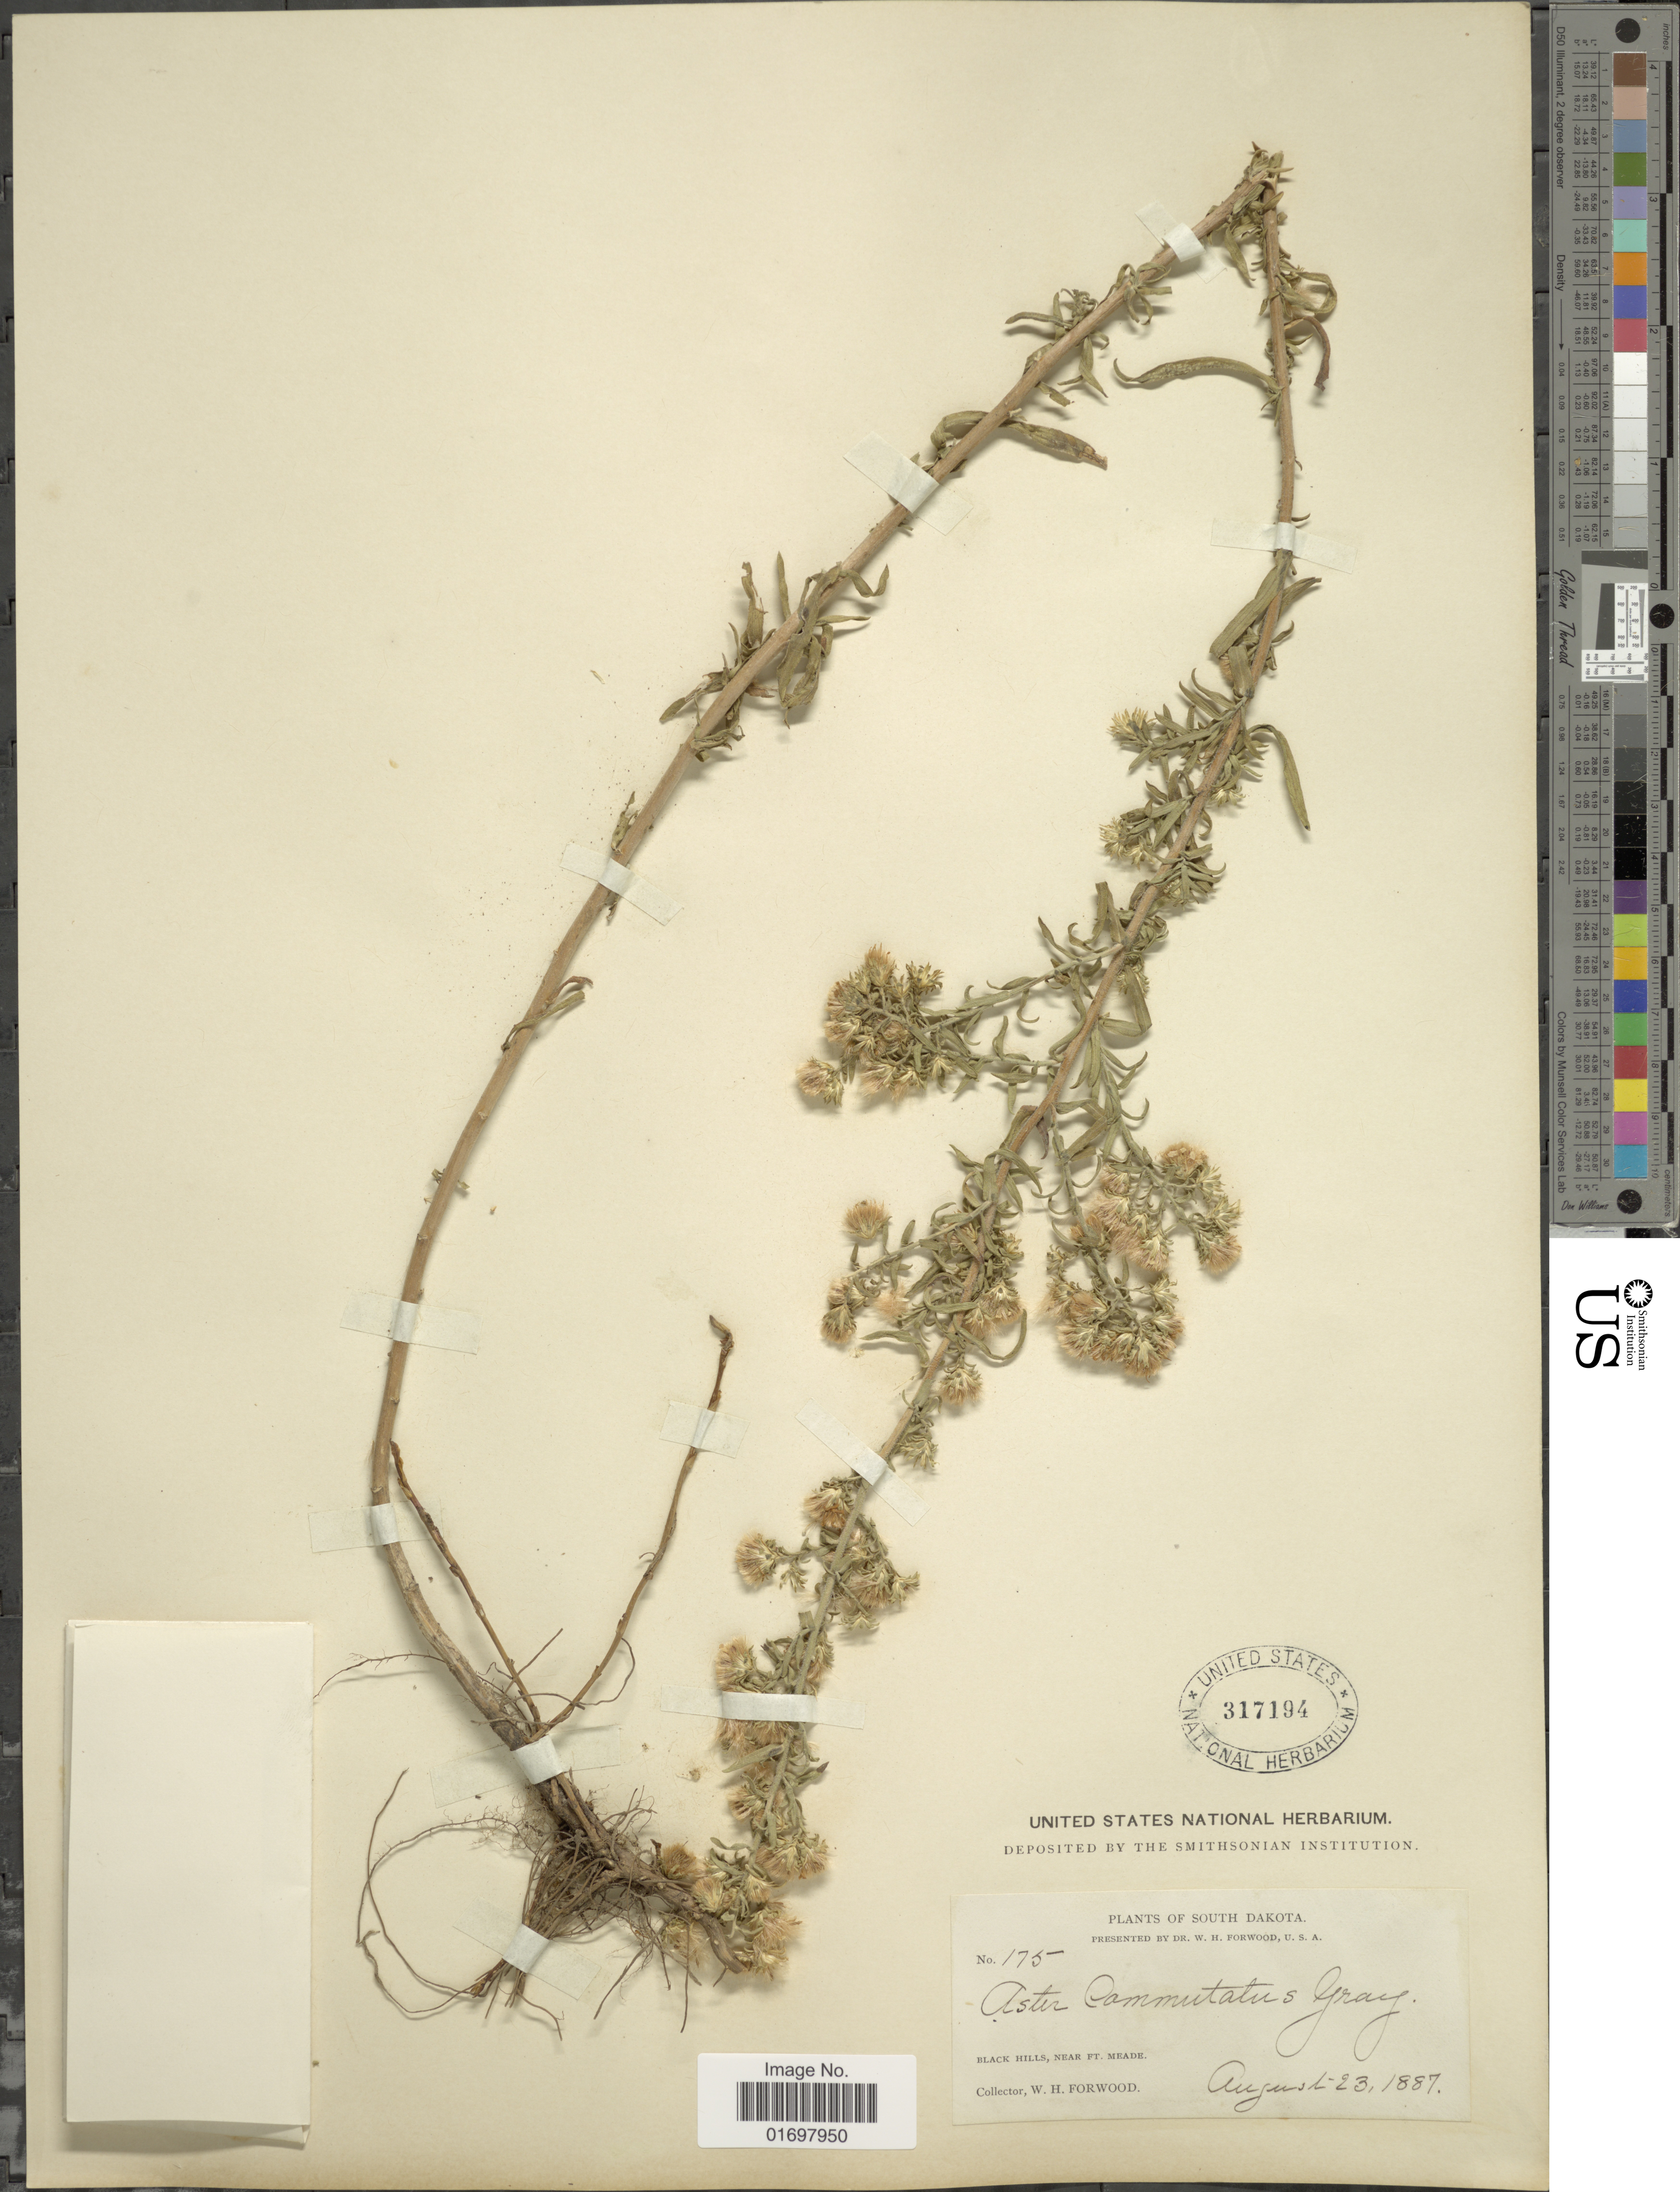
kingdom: Plantae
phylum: Tracheophyta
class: Magnoliopsida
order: Asterales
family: Asteraceae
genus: Symphyotrichum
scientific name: Symphyotrichum falcatum var. commutatum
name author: (Torr. & A. Gray) G.L. Nesom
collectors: W. Forwood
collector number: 175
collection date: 1887-08-23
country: United States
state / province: South Dakota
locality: South Dakota. Black Hills, Near Ft. Meade.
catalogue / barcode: US 317194